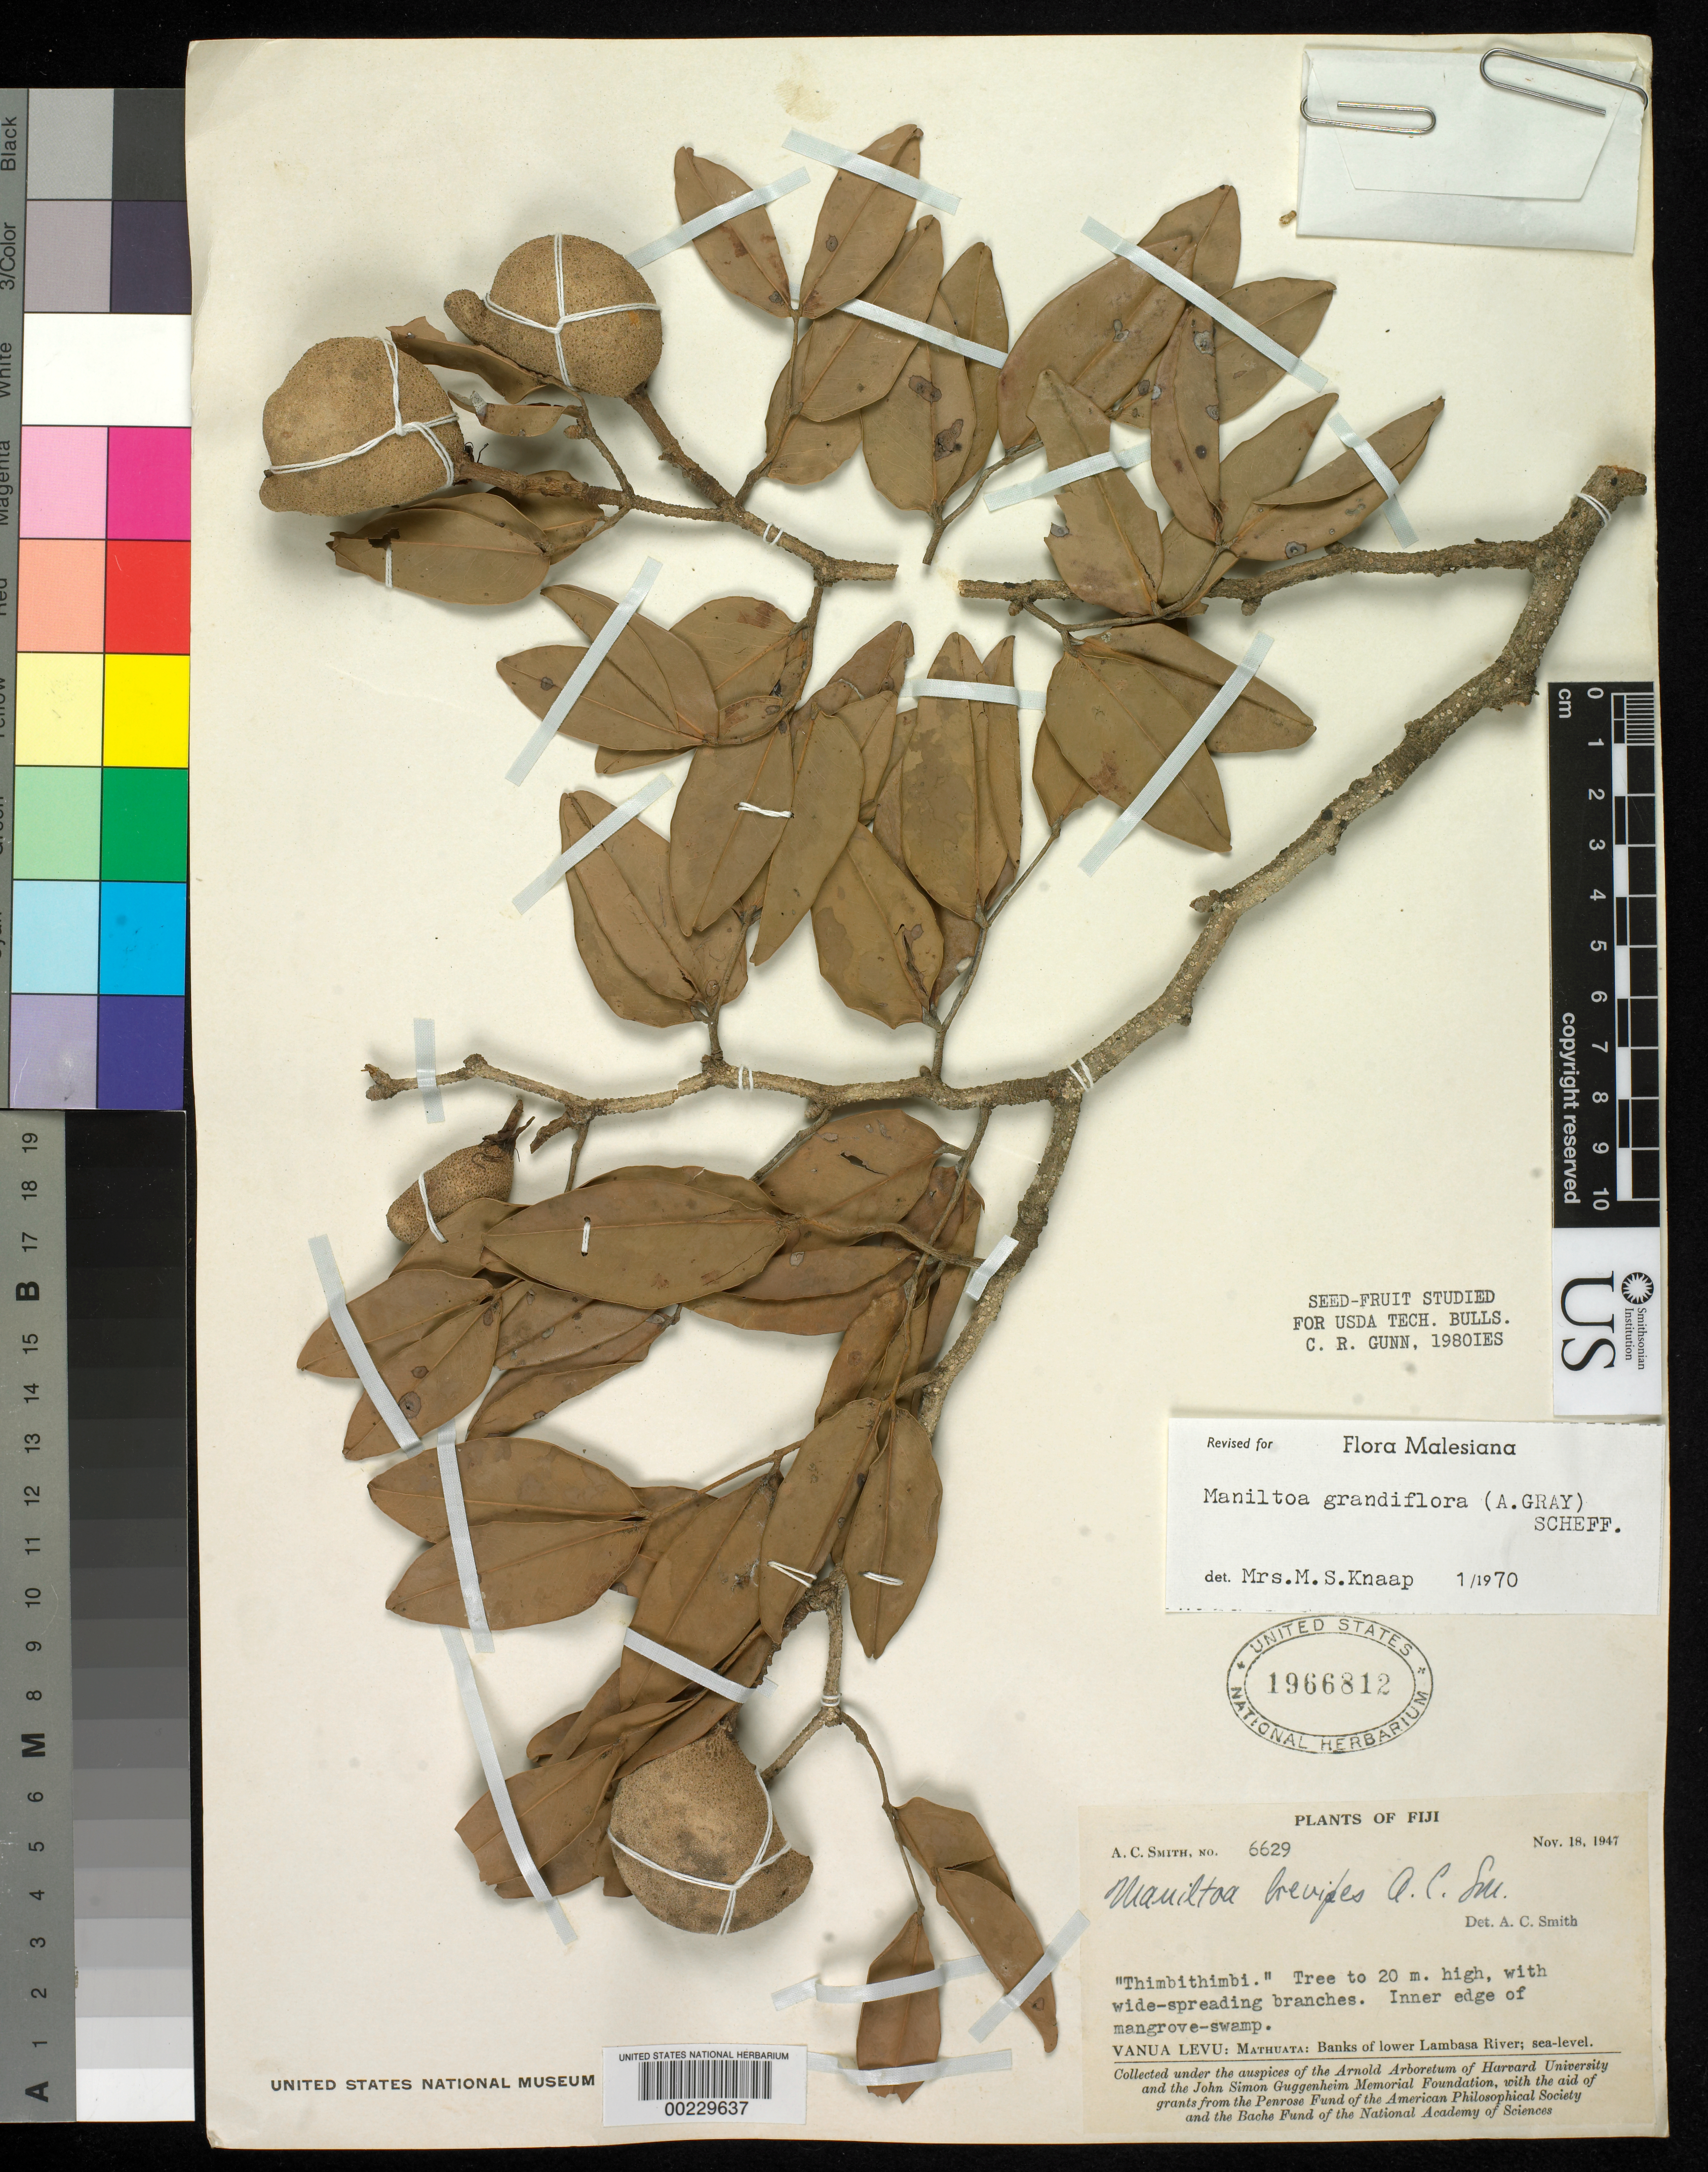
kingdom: Plantae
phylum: Tracheophyta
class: Magnoliopsida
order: Fabales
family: Fabaceae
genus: Maniltoa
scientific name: Maniltoa grandiflora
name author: (A. Gray) Scheff.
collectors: A. C. Smith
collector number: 6629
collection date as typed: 18 Nov 1947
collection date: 1947-11-18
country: Fiji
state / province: Northern Division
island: Macuata-i-wai [Mathuata-i-wai]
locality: Mathuata Prov.: banks of lower lambasa river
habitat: Inner edge of mangrove-swamp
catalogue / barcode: US 1966812